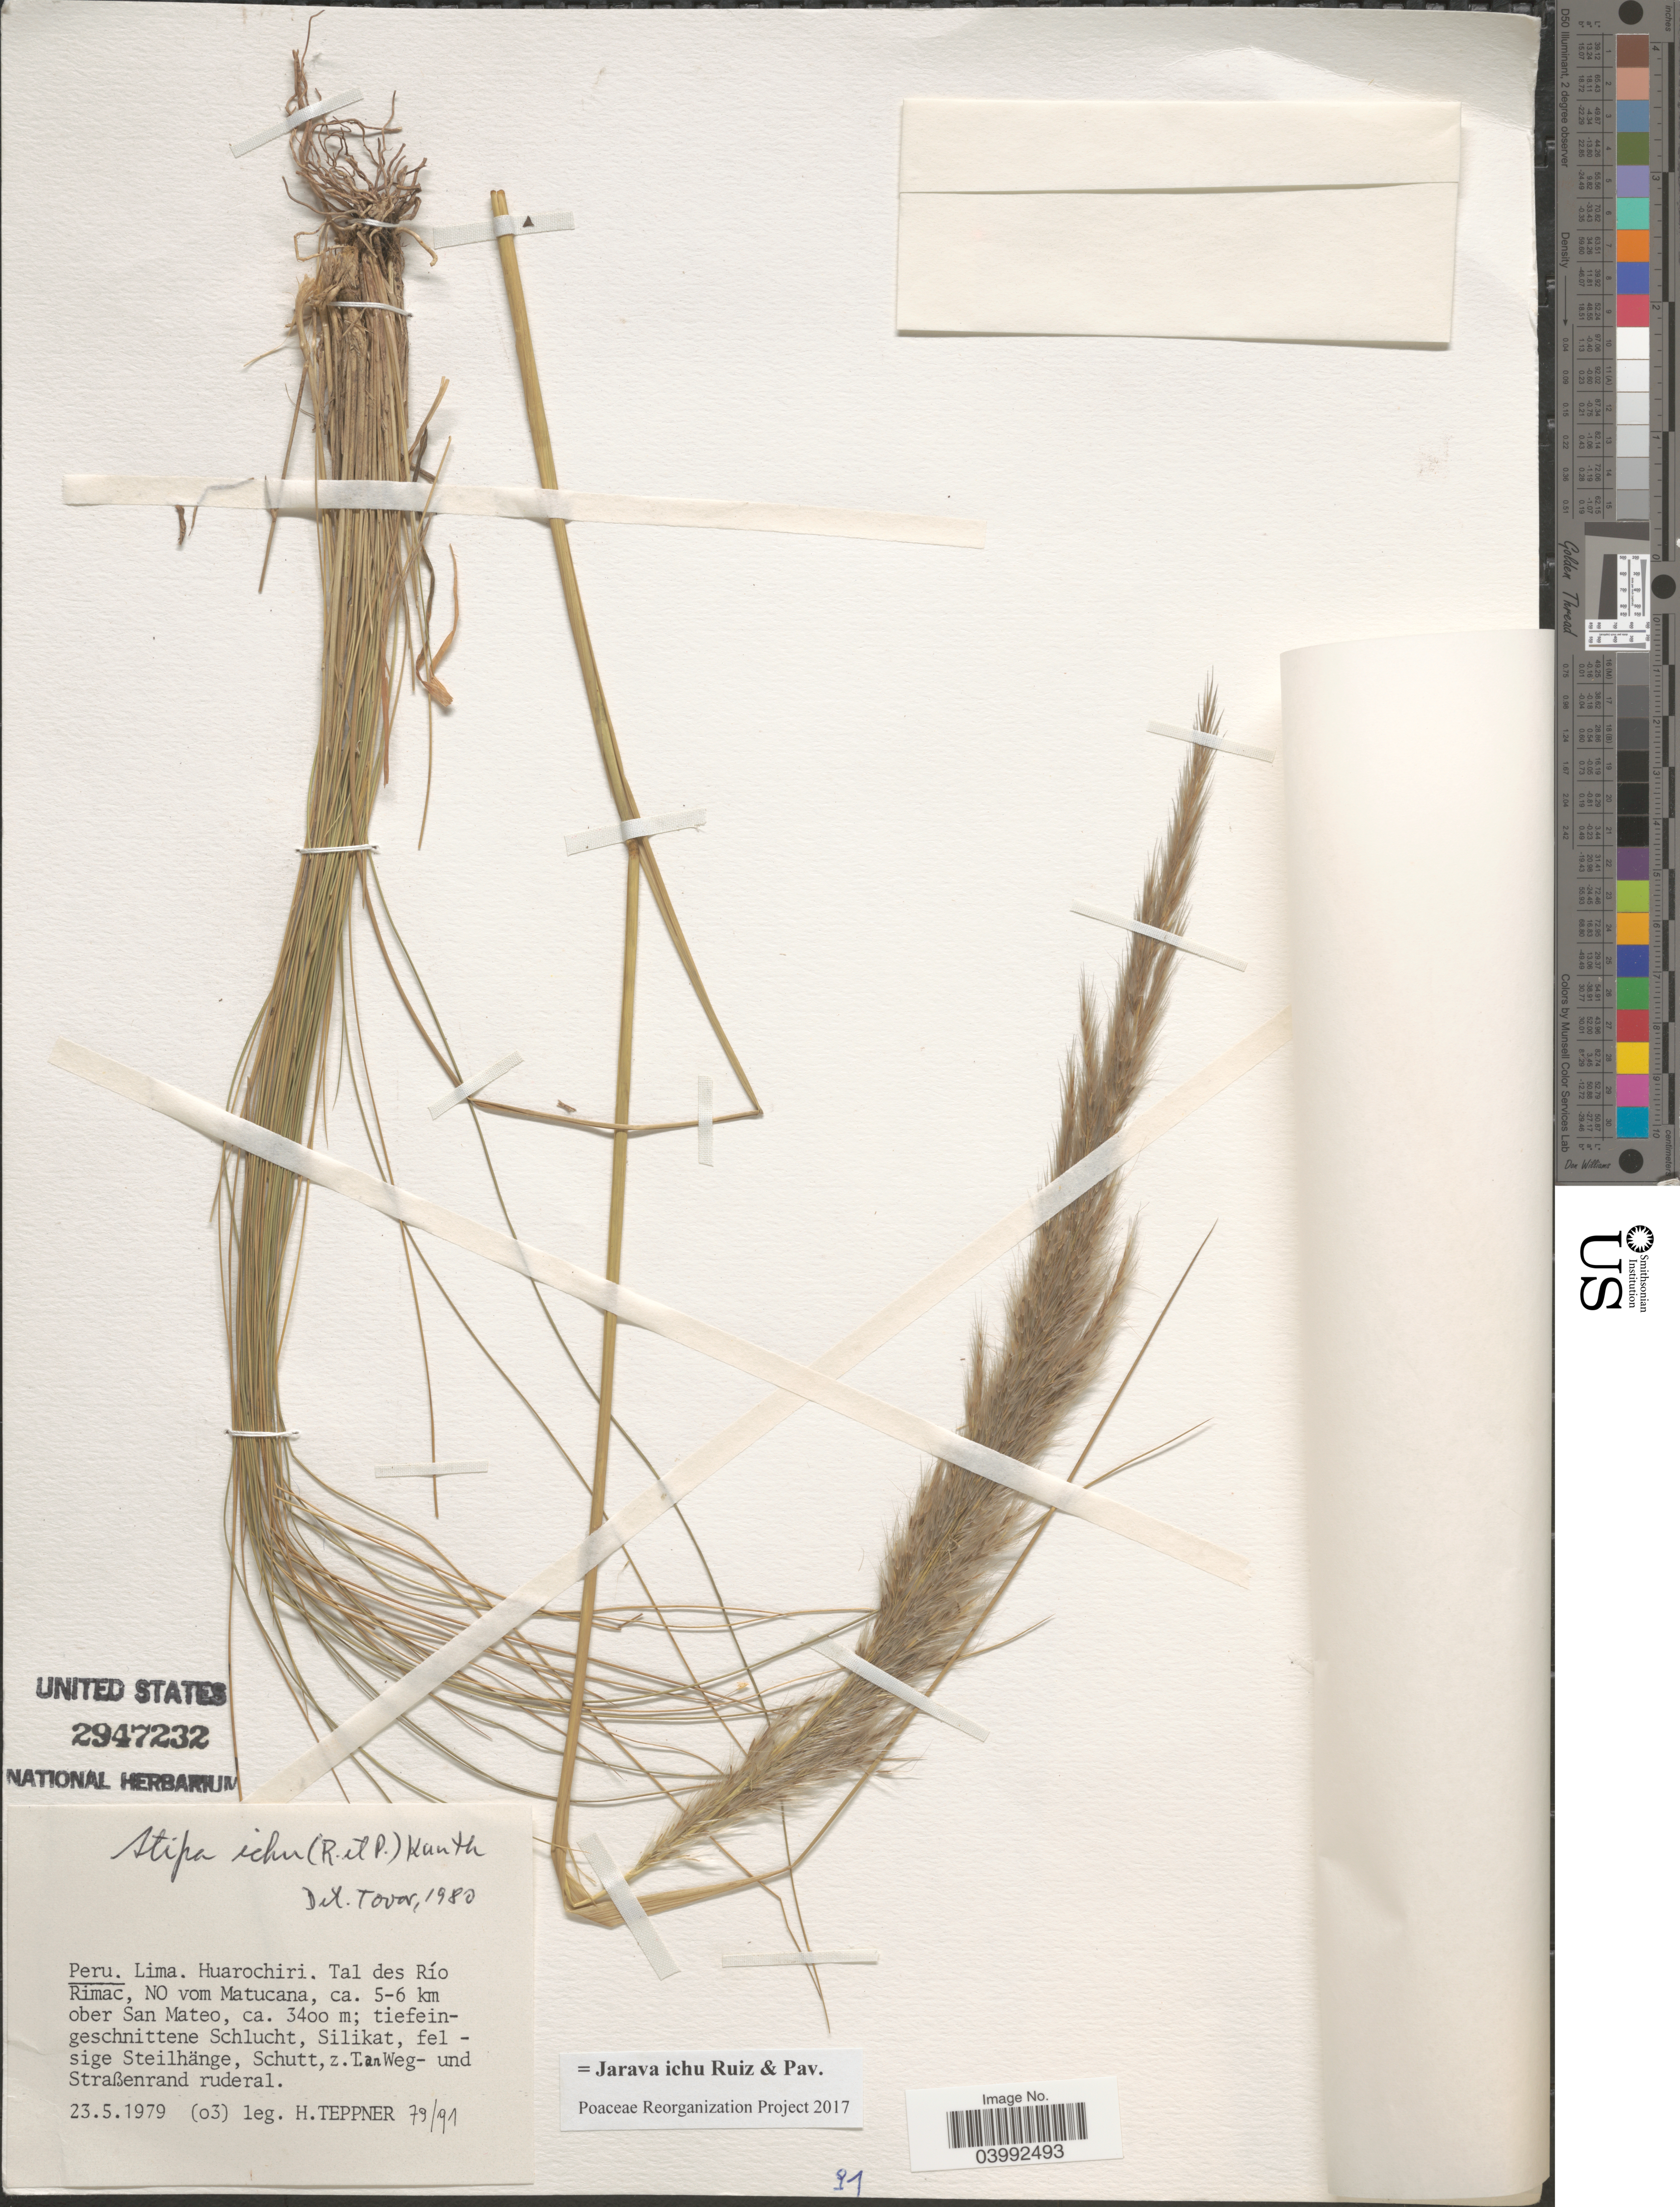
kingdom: Plantae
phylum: Tracheophyta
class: Liliopsida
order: Poales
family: Poaceae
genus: Jarava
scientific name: Jarava ichu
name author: Ruiz & Pav.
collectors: H. Teppner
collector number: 79/91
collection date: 1979-05-23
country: Peru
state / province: Lima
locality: Huarochiri. Tal des Río Rimac, NO vom Matucana, ca. 5-6 km ober San Mateo.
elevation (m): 3400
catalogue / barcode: US 2947232